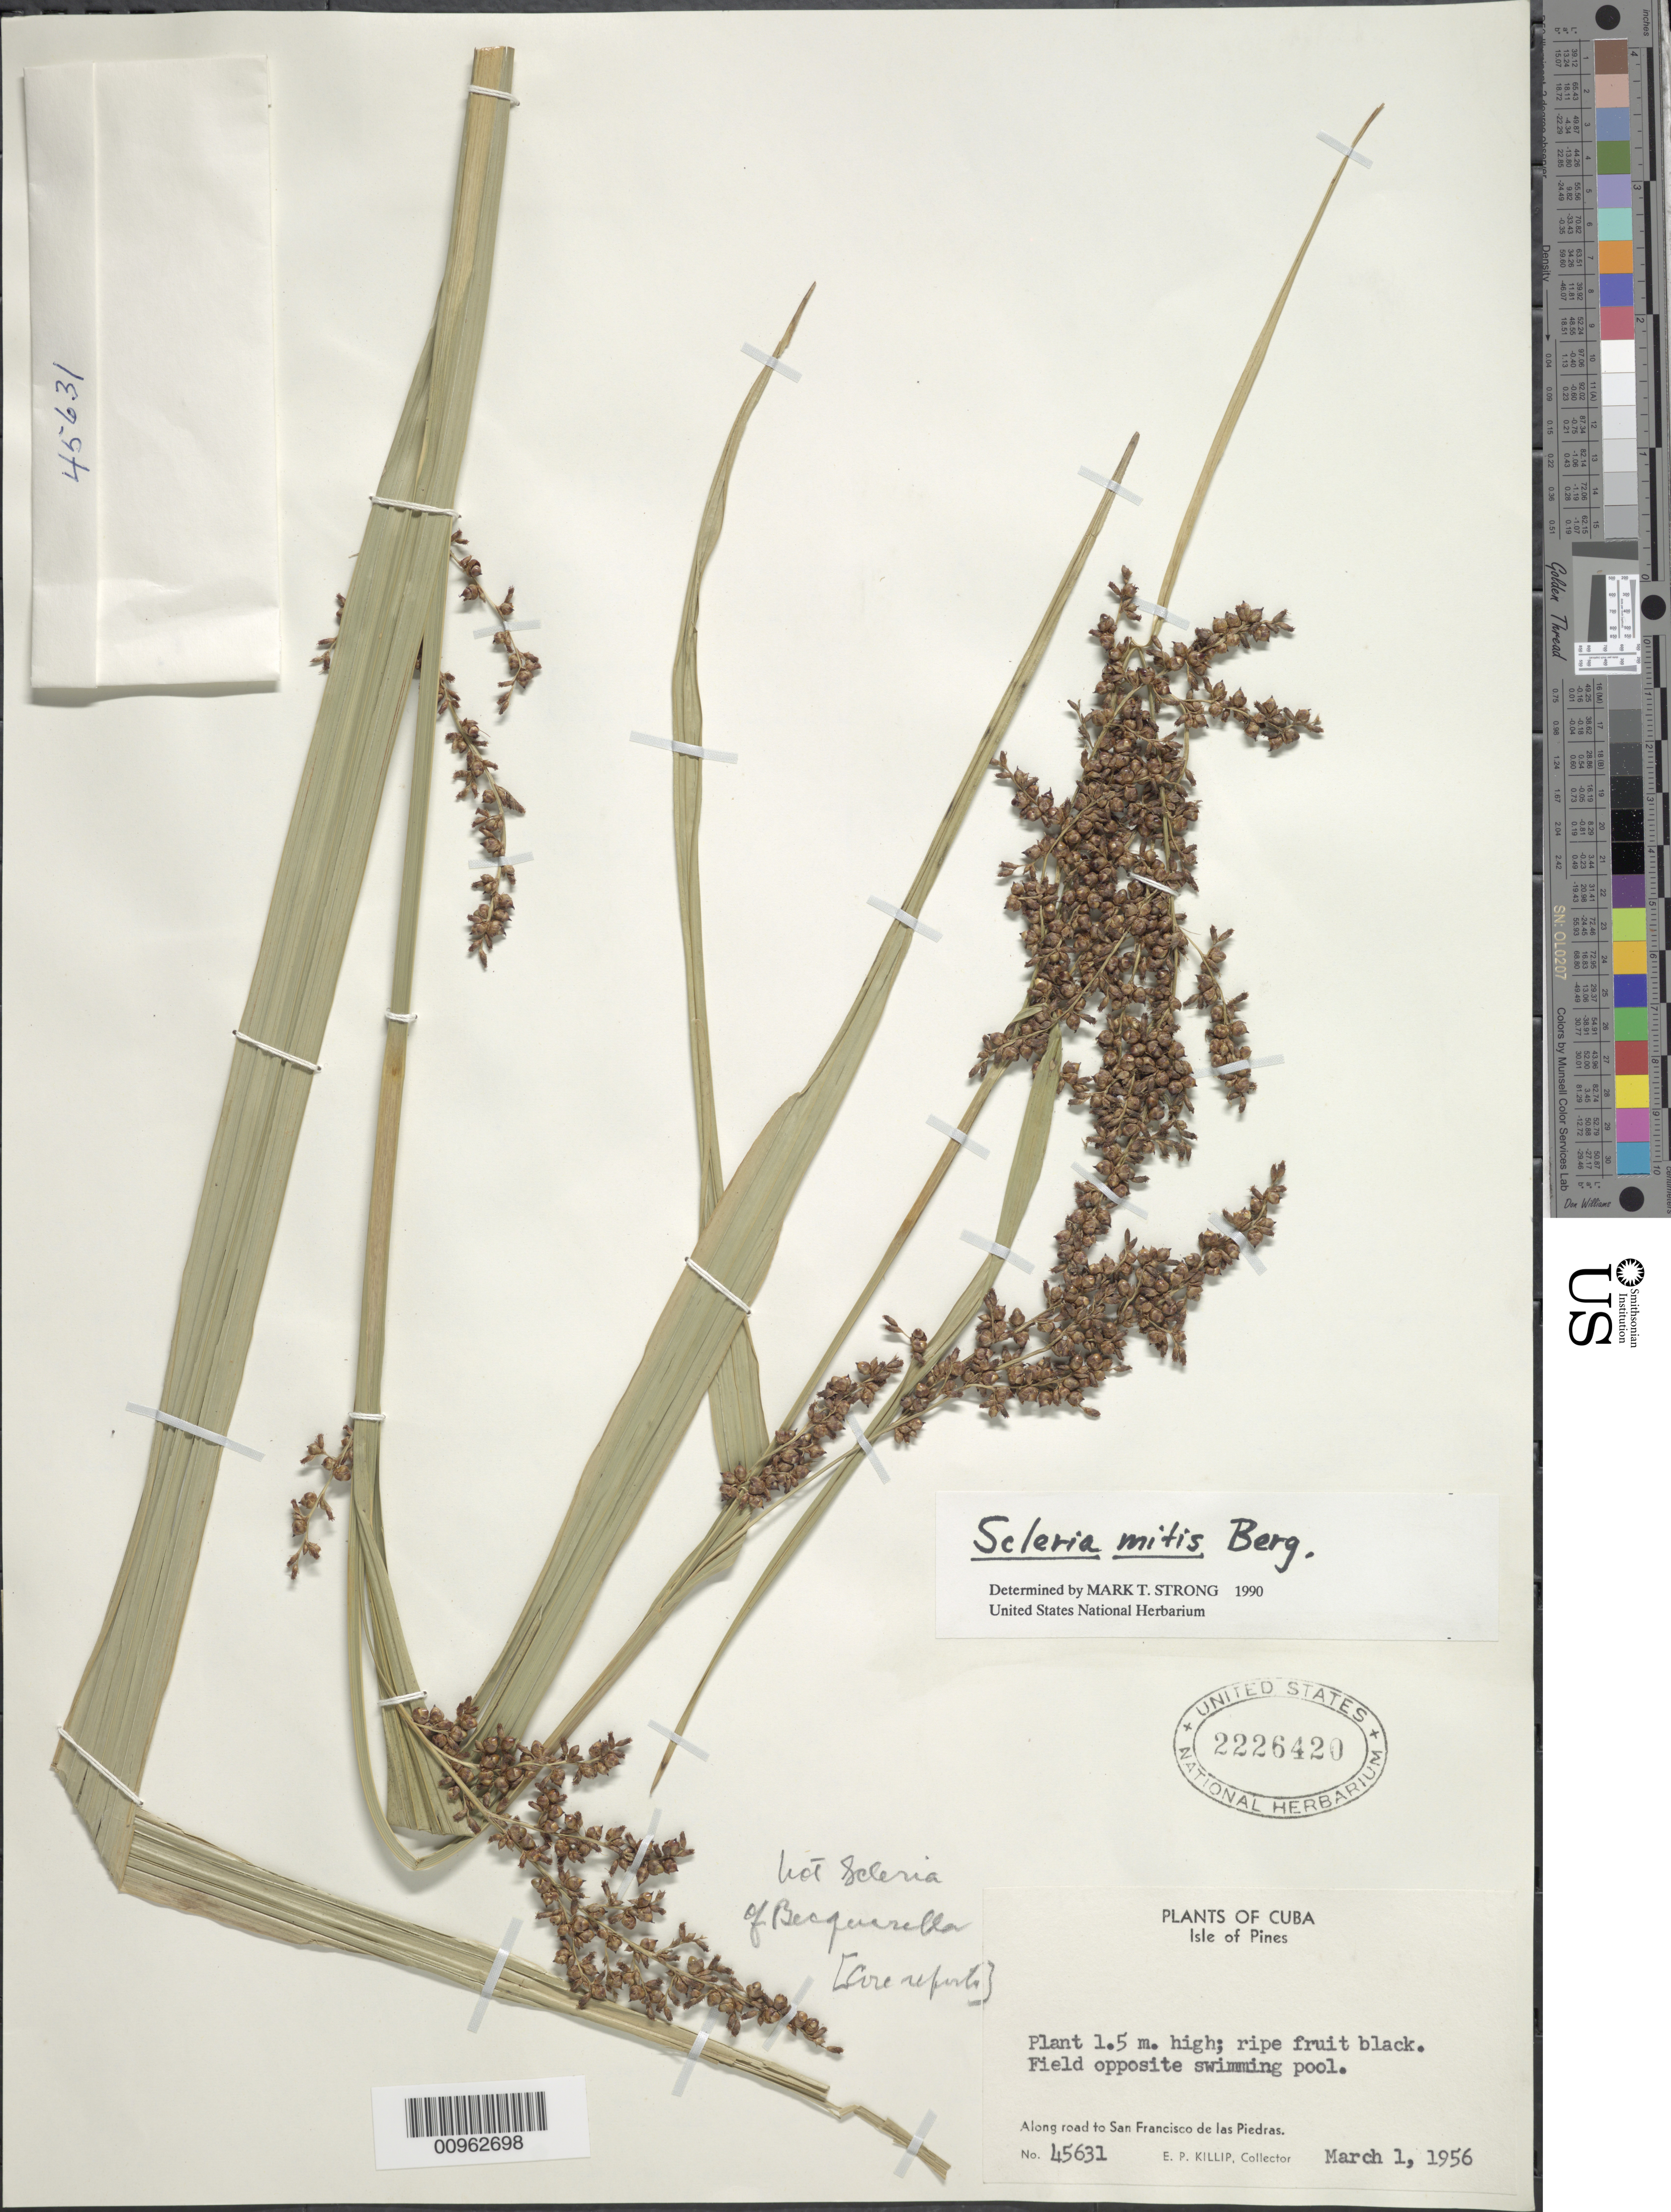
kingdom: Plantae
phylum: Tracheophyta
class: Liliopsida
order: Poales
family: Cyperaceae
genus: Scleria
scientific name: Scleria mitis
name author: P.J. Bergius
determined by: Strong, M. T., (US), Smithsonian Institution - National Museum of Natural History (UNITED STATES)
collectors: E. P. Killip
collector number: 45631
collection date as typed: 01 Mar 1956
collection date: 1956-03-01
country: Cuba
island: Isla de la Juventud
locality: Isle of Pines, Along road to San Francisco de las Piedras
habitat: Field opposite swimming pool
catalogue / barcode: US 2226420